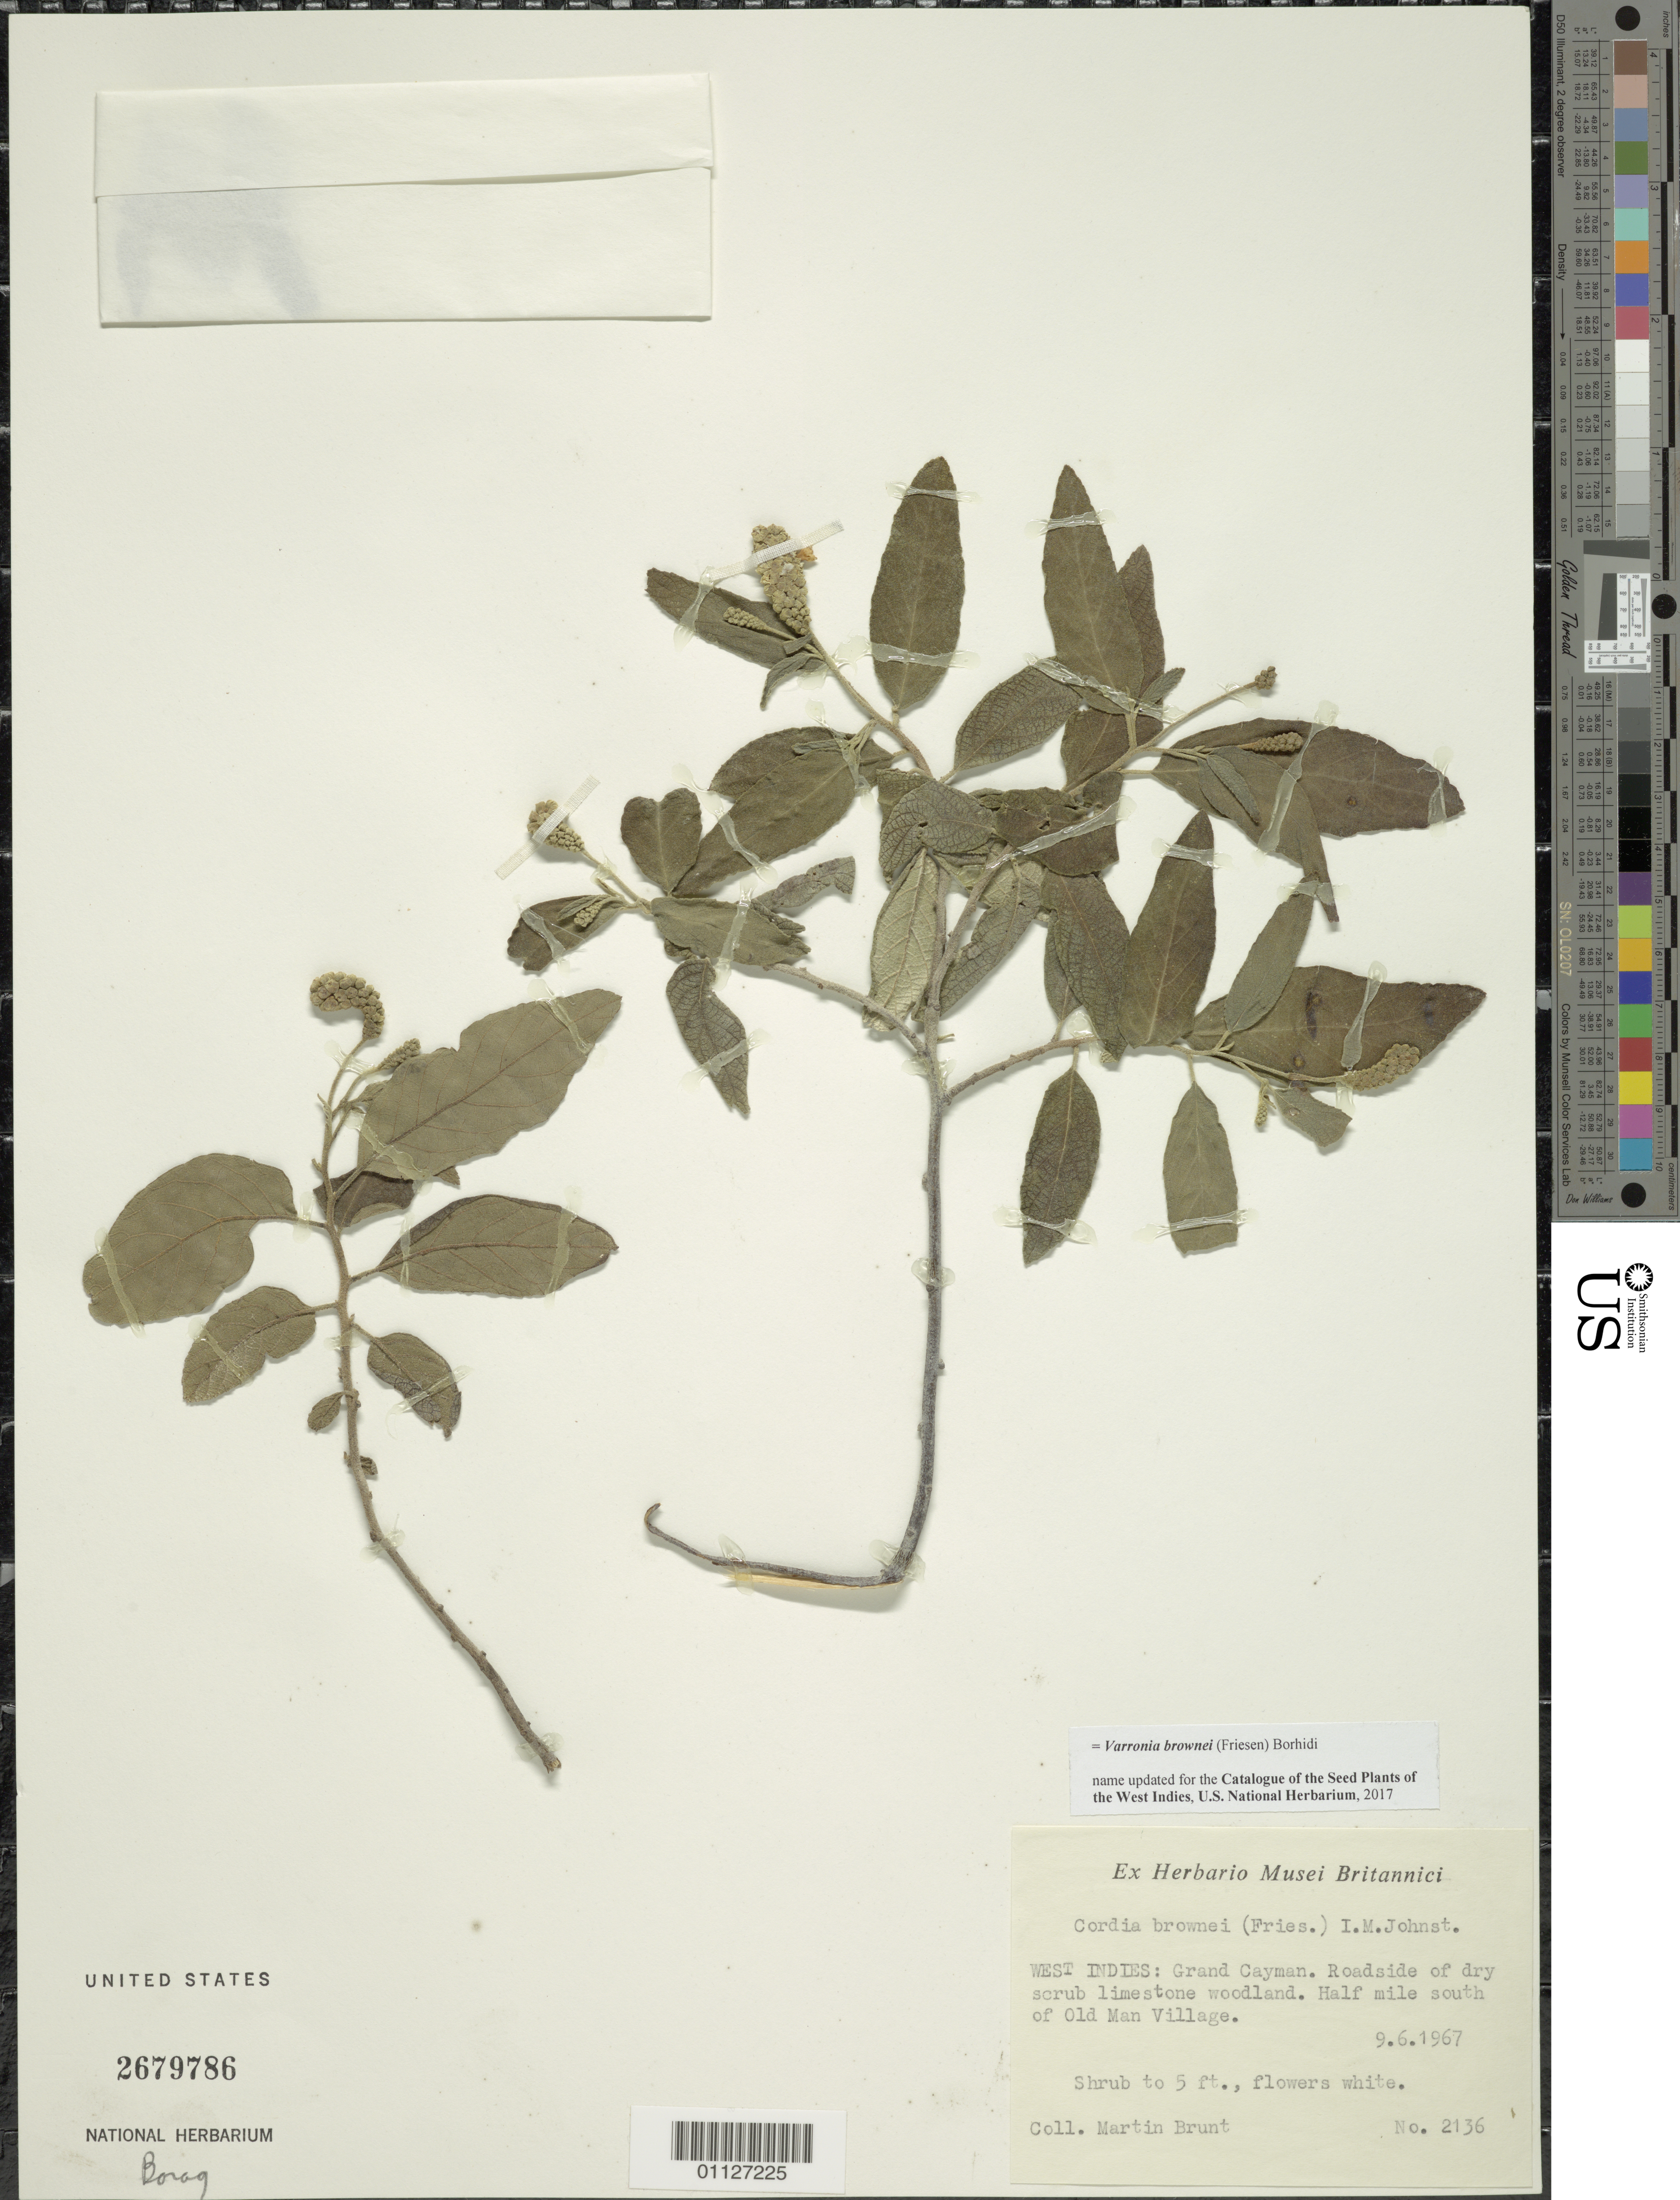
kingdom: Plantae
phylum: Tracheophyta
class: Magnoliopsida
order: Boraginales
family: Cordiaceae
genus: Varronia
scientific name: Varronia brownei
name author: (Friesen) Borhidi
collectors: M. Brunt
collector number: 2136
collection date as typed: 09 Jun 1967 or 06 Sep 1967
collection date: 1967-06-09 or 1967-09-06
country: Cayman Islands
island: Grand Cayman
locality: Roadside of dry scrub limestone woodland | Half mile S of Old Man Village.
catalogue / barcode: US 2679786